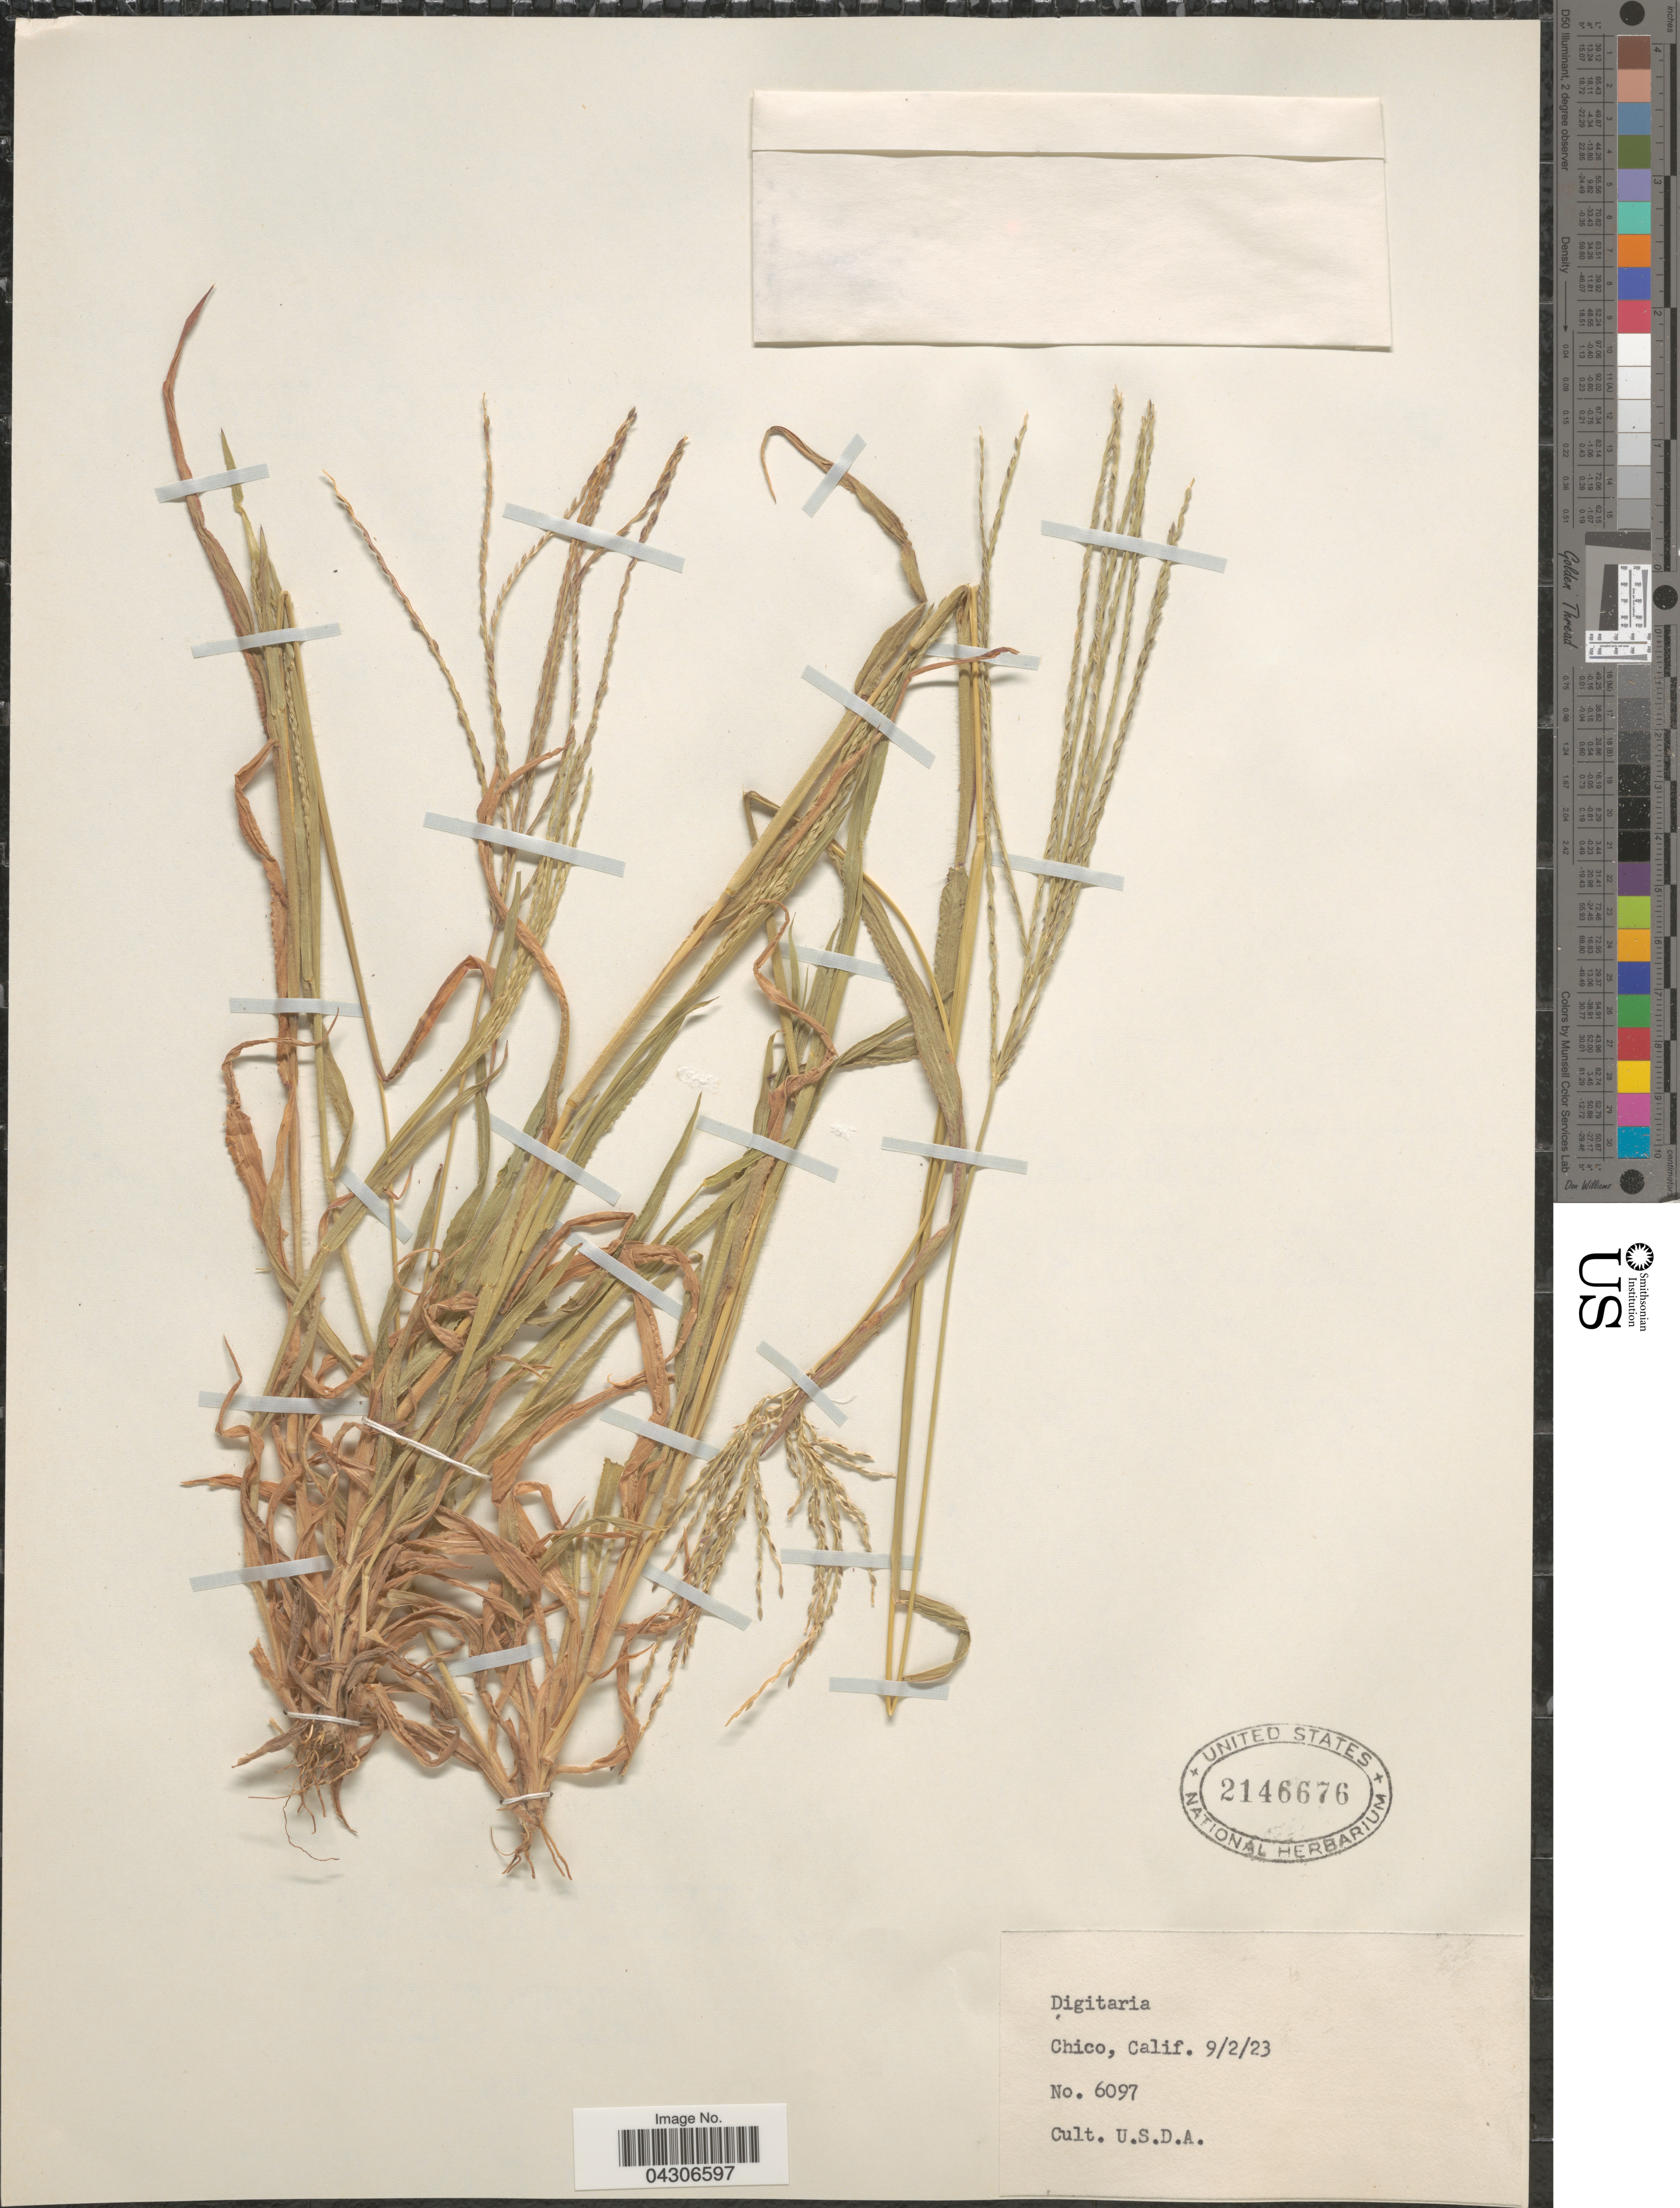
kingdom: Plantae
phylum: Tracheophyta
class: Liliopsida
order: Poales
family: Poaceae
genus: Digitaria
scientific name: Digitaria sp.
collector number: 6097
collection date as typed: Transcribed d/m/y: 2/9/23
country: United States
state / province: California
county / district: Butte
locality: Chico. Cult. U.S.D.A.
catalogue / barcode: US 2146676